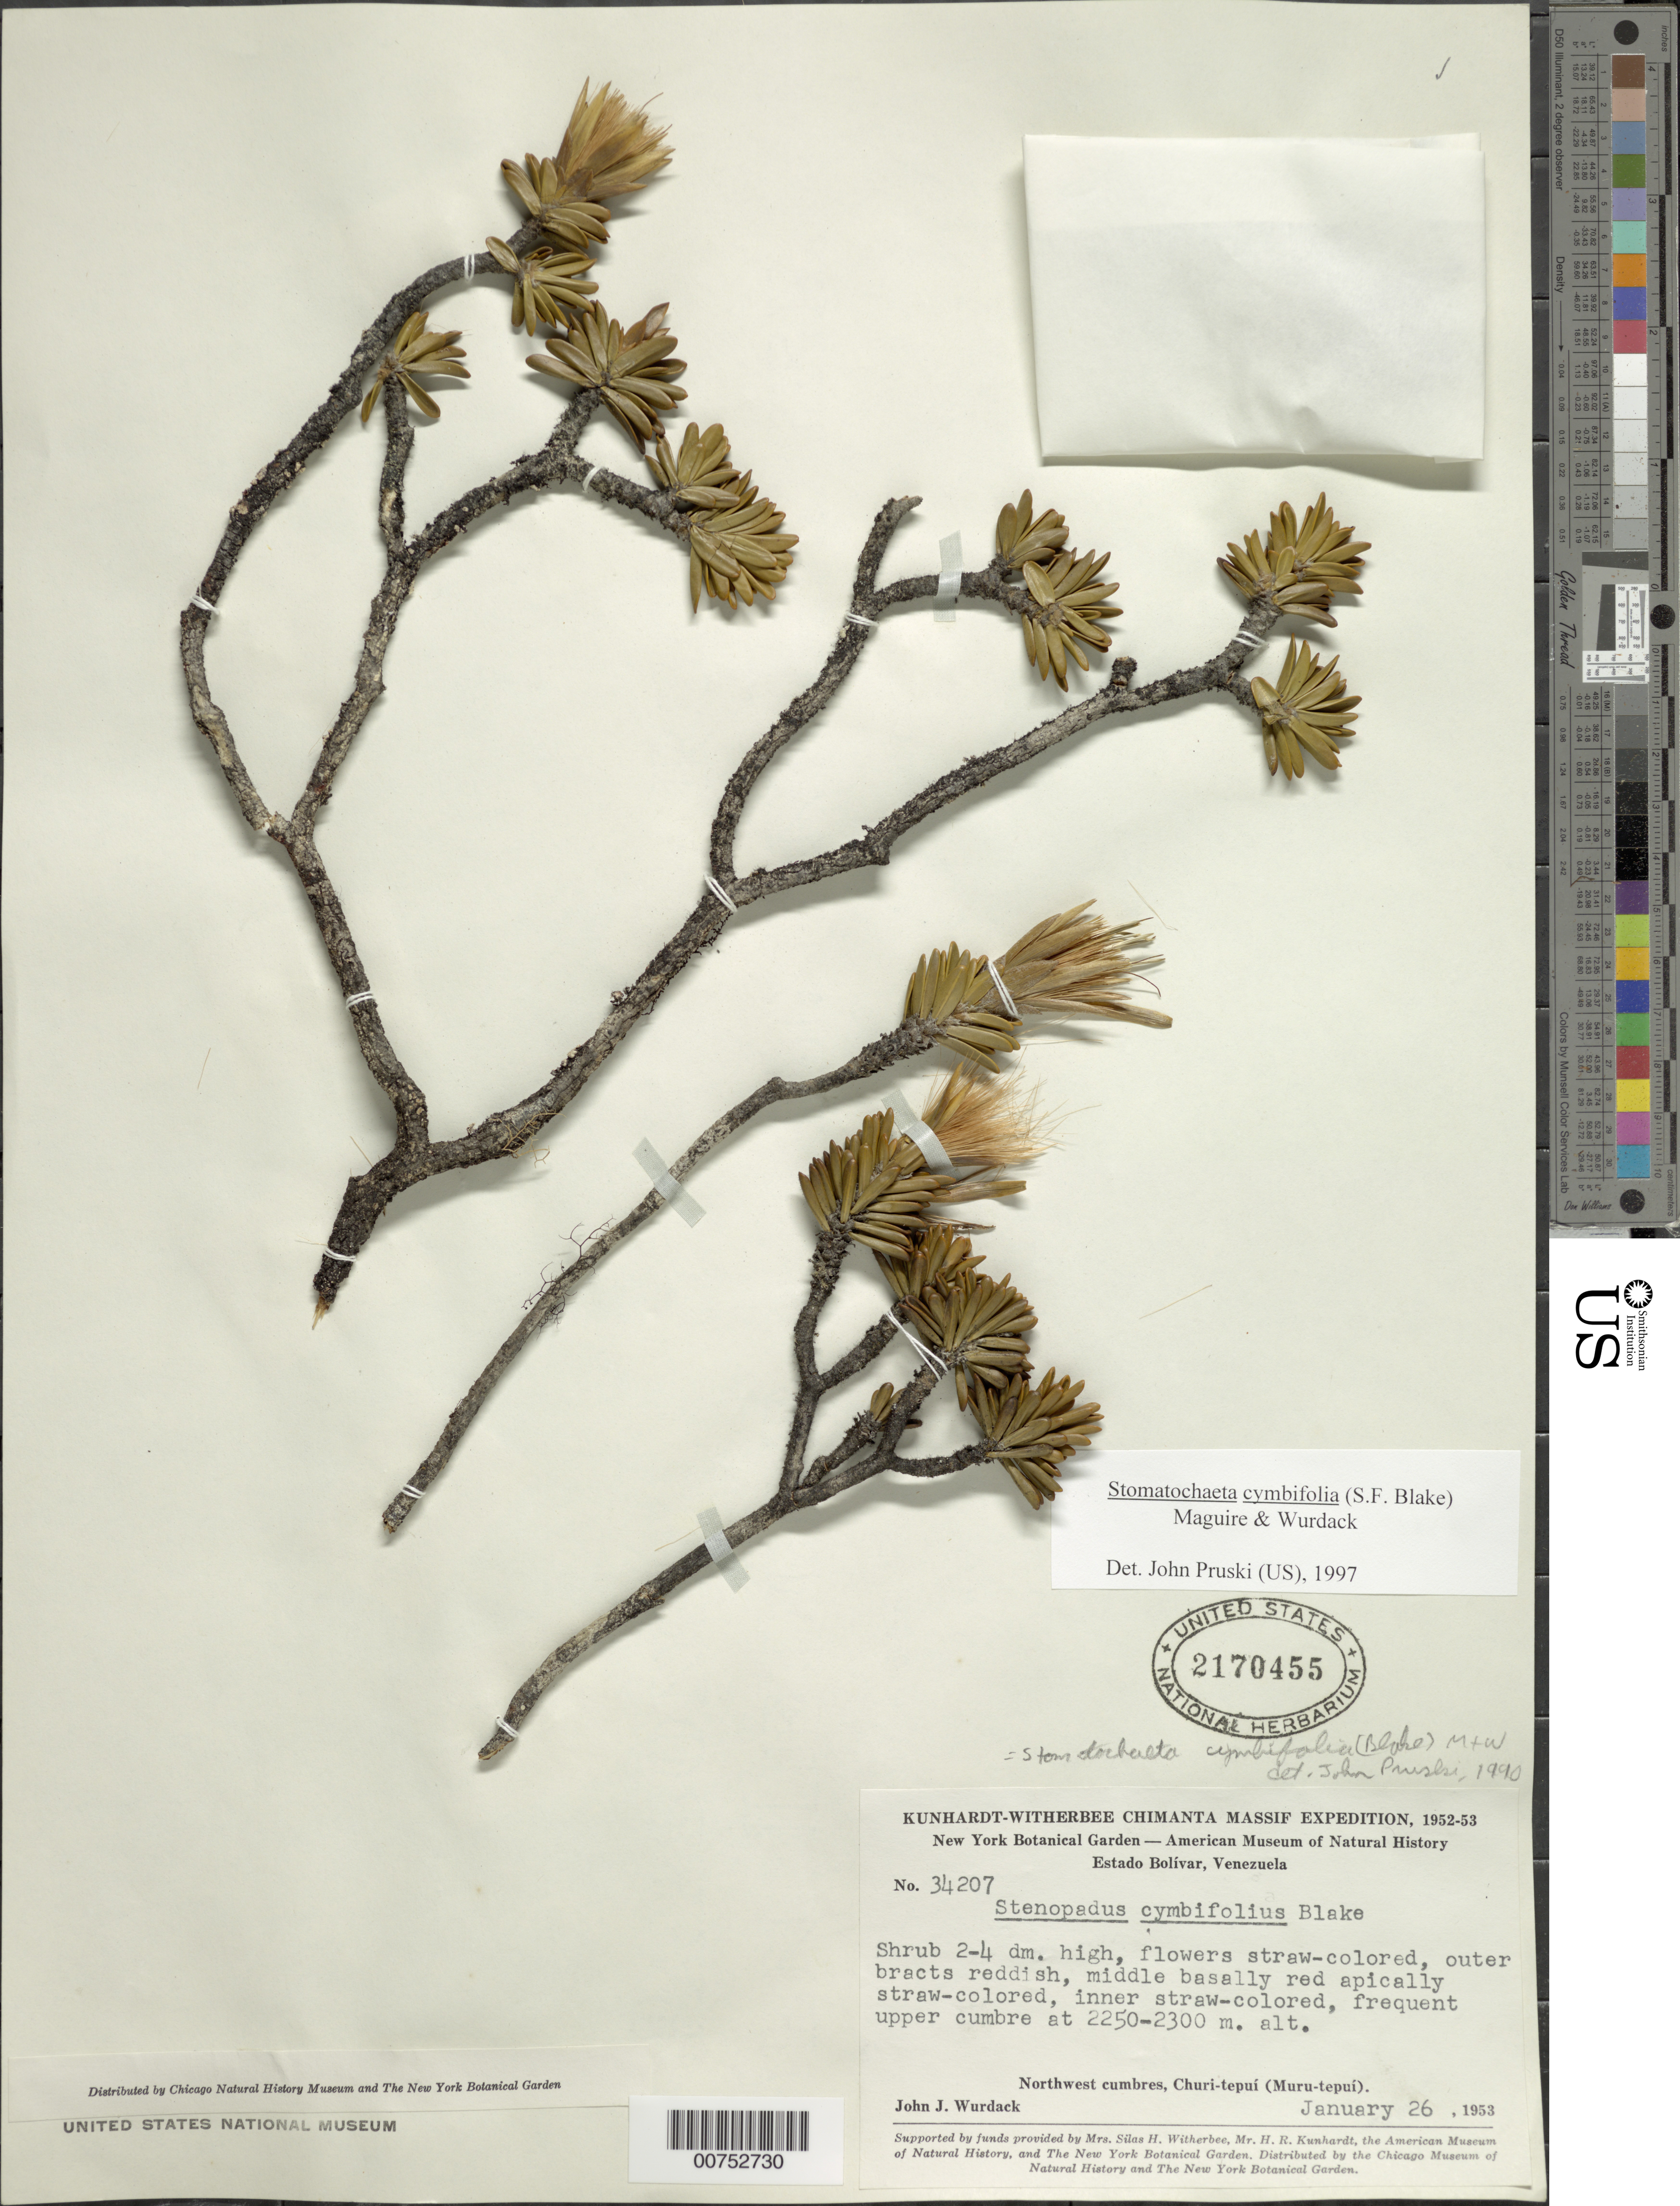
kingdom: Plantae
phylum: Tracheophyta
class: Magnoliopsida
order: Asterales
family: Asteraceae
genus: Stomatochaeta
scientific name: Stomatochaeta cymbifolia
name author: (S.F. Blake) Maguire & Wurdack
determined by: Pruski, J. F.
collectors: J. J. Wurdack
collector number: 34207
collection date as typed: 26-Jan-53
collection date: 1953-01-26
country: Venezuela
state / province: Bolívar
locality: Churi-tepuí (Muru-tepuí)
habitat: Upper cumbre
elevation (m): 2250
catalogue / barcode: US 2170455